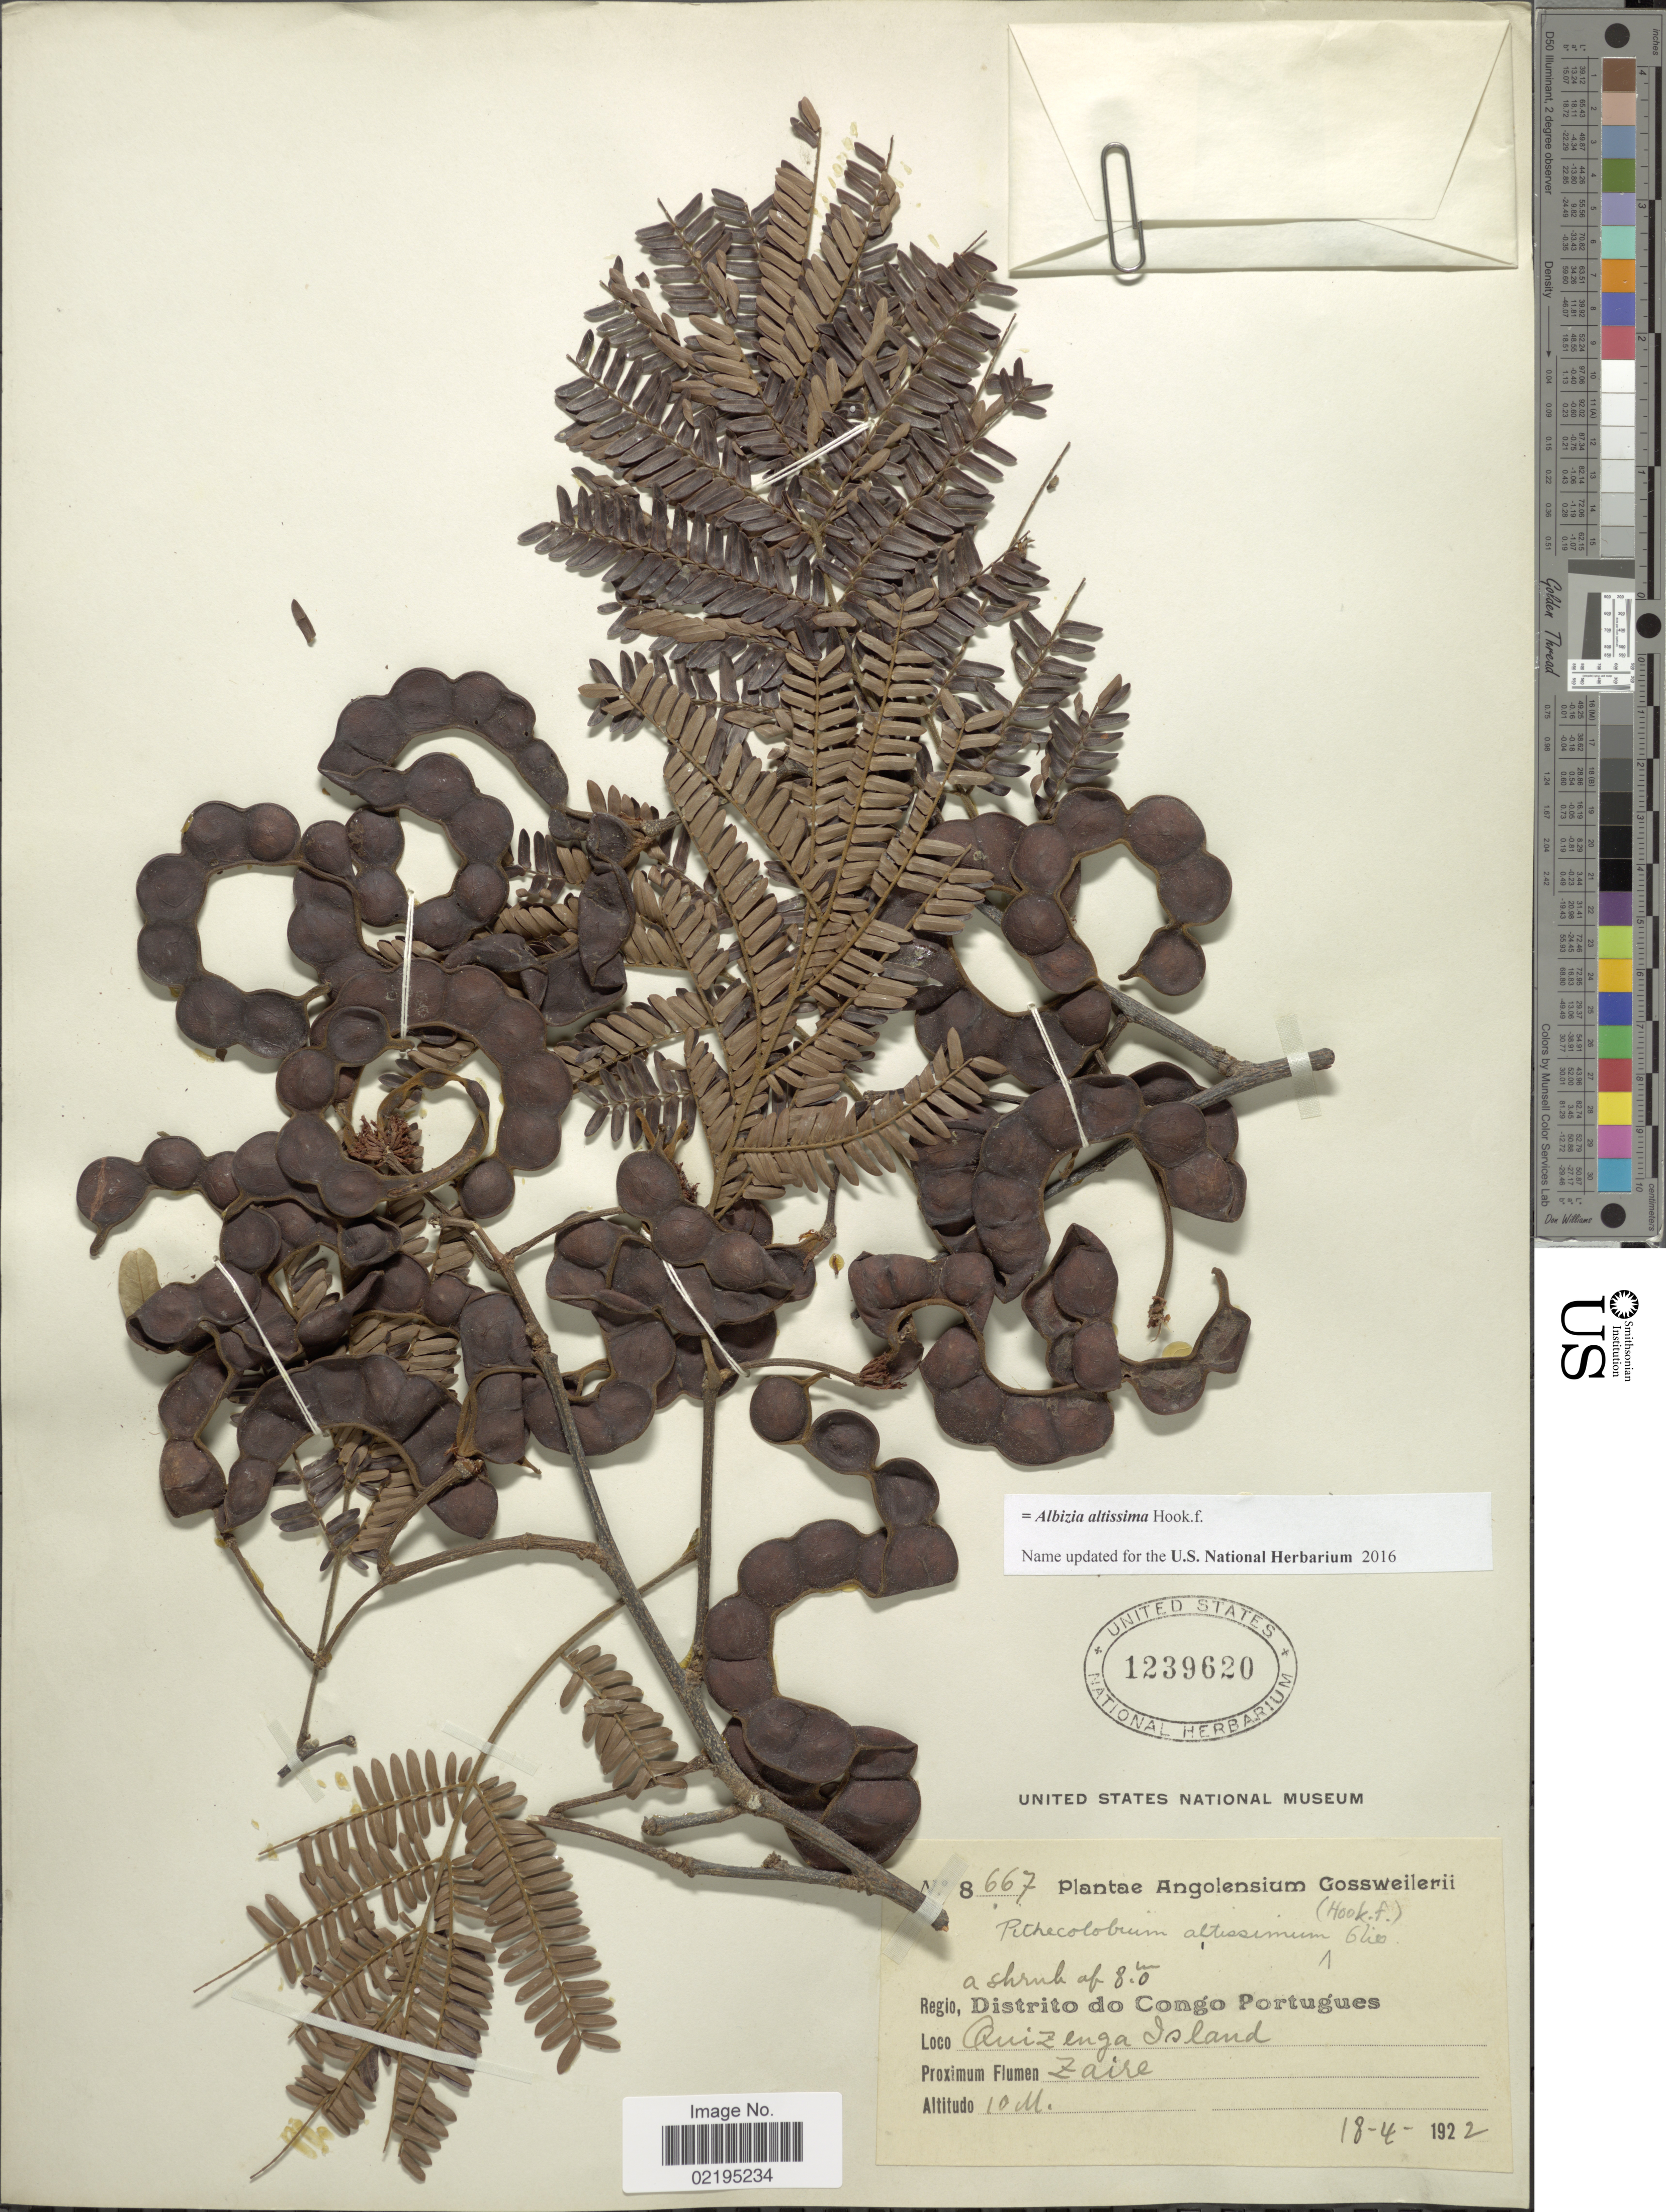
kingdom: Plantae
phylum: Tracheophyta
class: Magnoliopsida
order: Fabales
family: Fabaceae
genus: Osodendron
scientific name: Osodendron altissimum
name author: (Hook. f.) Koenen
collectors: Gossweiler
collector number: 8667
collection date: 1922-04-18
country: Angola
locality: Distrito do Congo Portugues, Quizenga Island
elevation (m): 10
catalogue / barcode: US 1239620